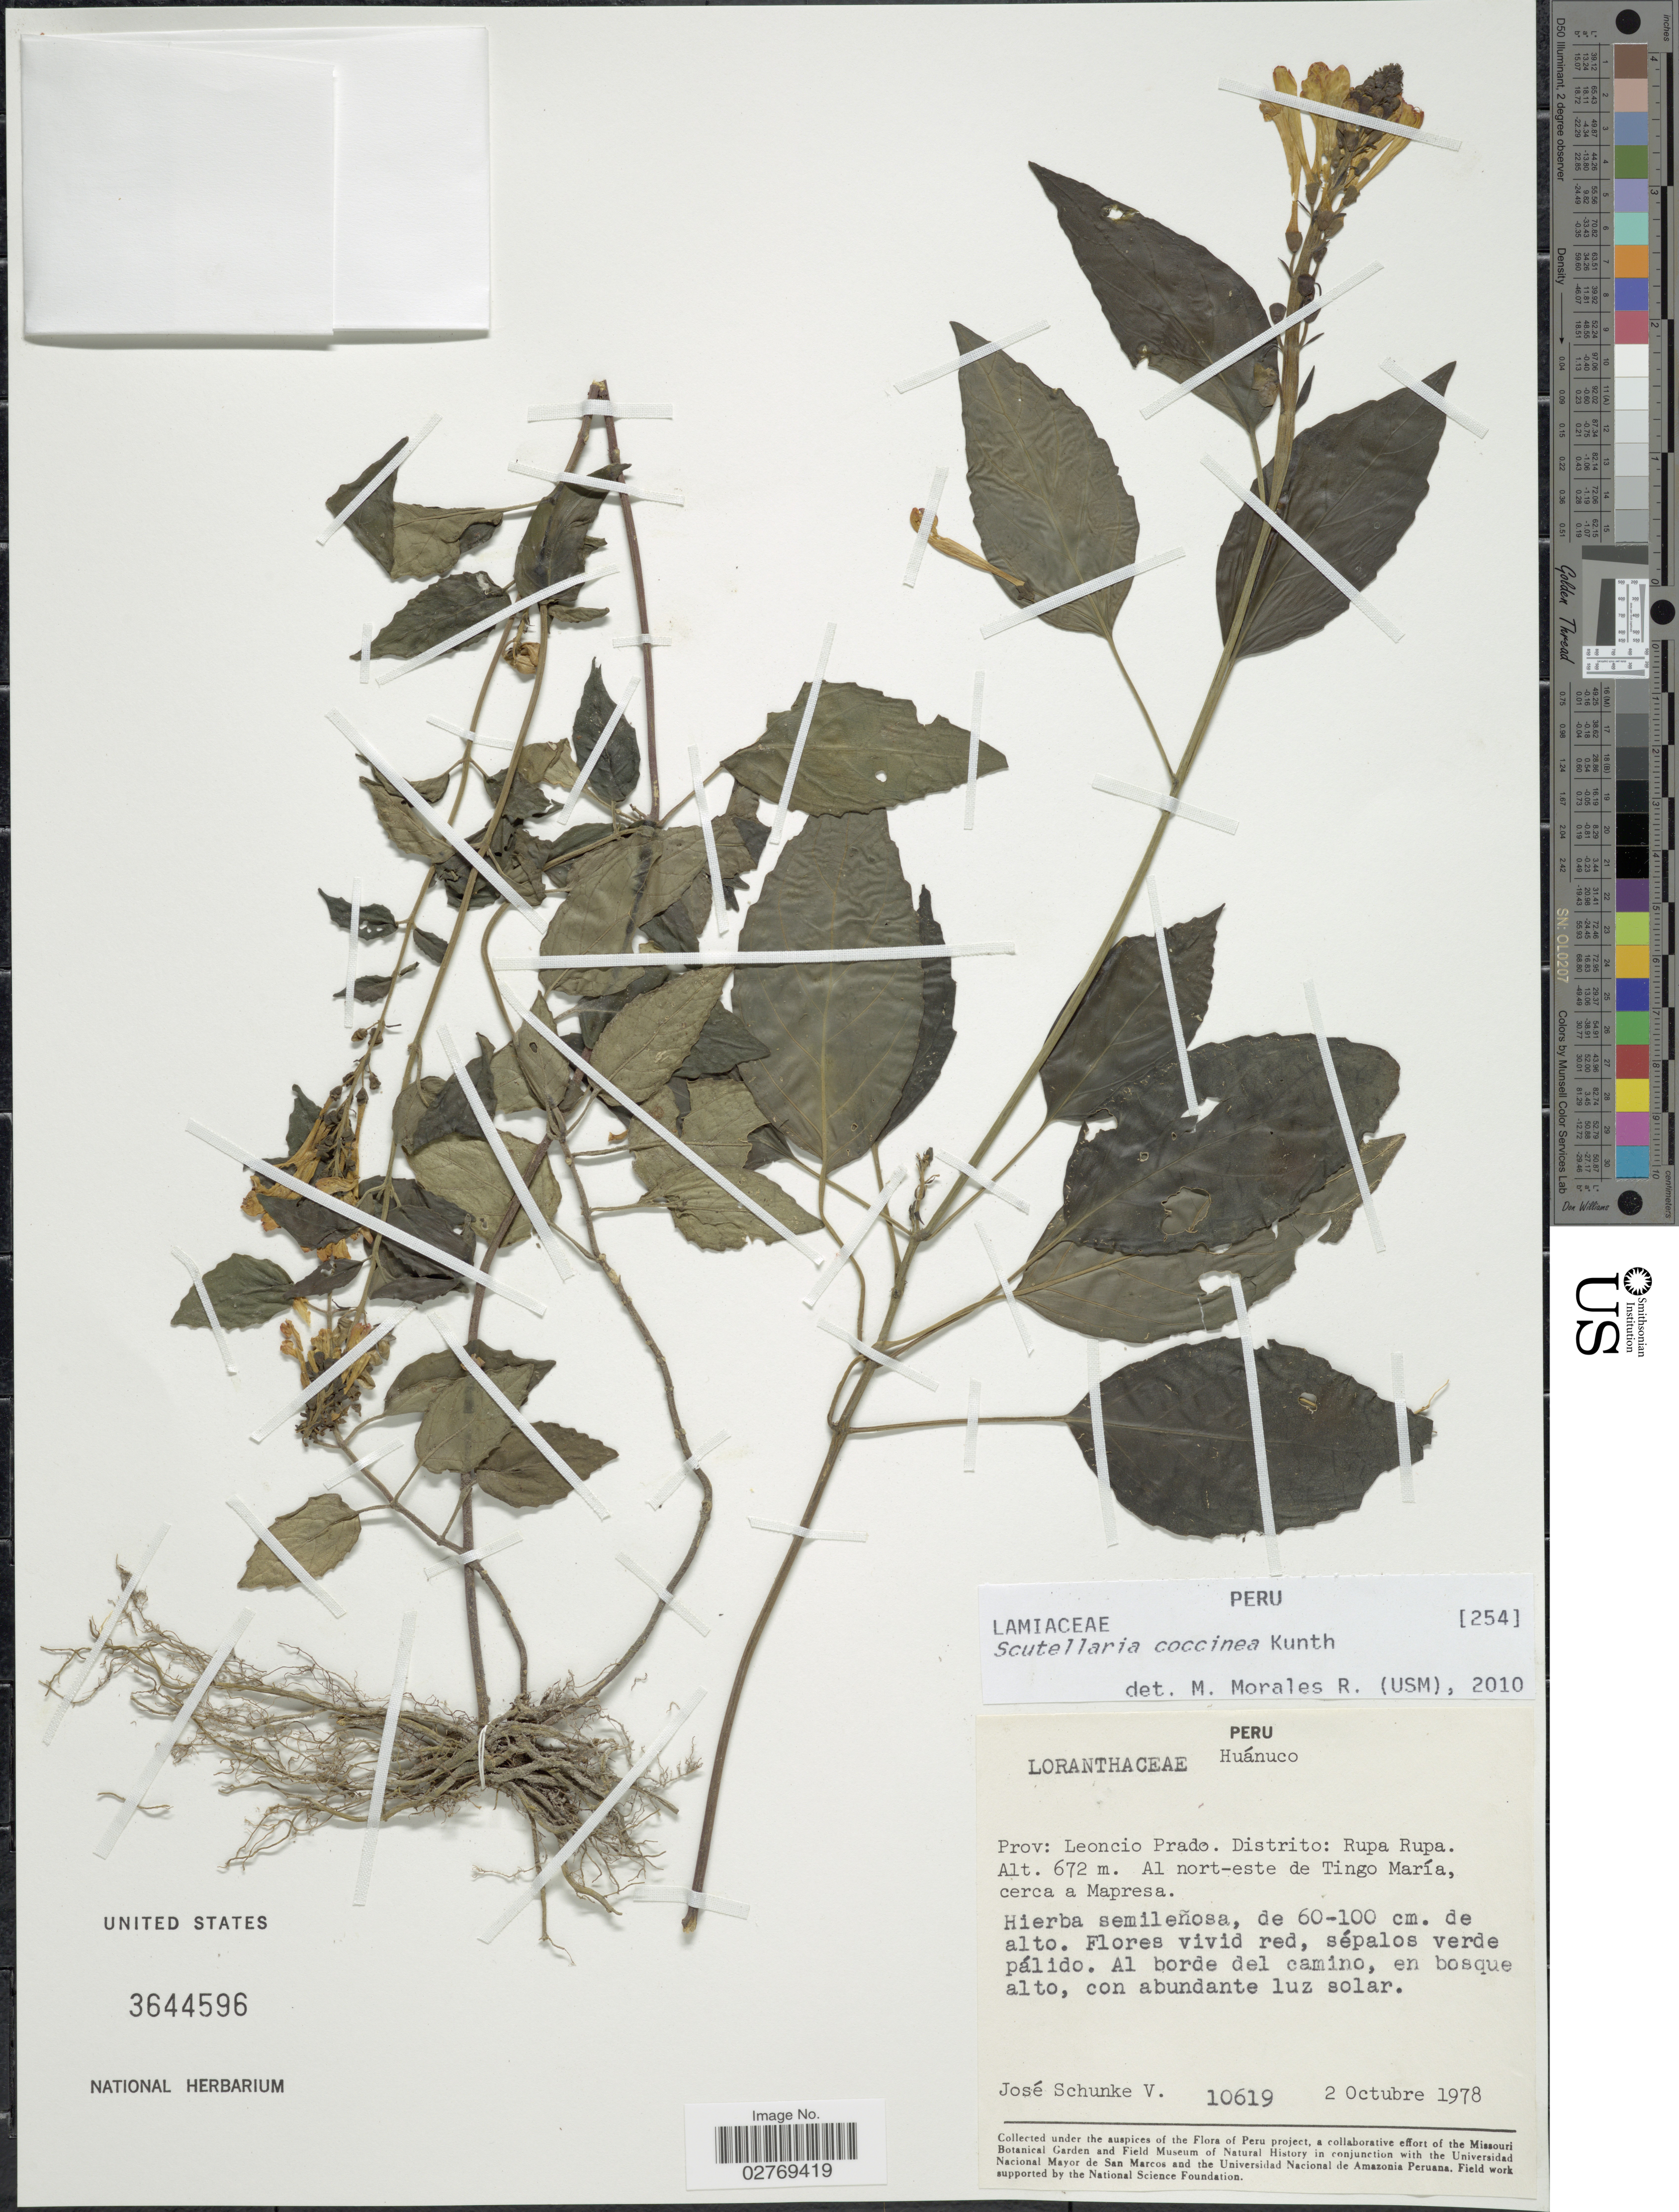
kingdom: Plantae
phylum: Tracheophyta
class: Magnoliopsida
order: Lamiales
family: Lamiaceae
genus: Scutellaria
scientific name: Scutellaria coccinea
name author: Kunth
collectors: J. Schunke Vigo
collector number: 10619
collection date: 1978-10-02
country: Peru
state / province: Huánuco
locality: Prov: Leoncio Prado. Distrito: Rupa Rupa, Al norte-este de Tingo María, cerca a Mapresa.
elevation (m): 672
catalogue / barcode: US 3644596